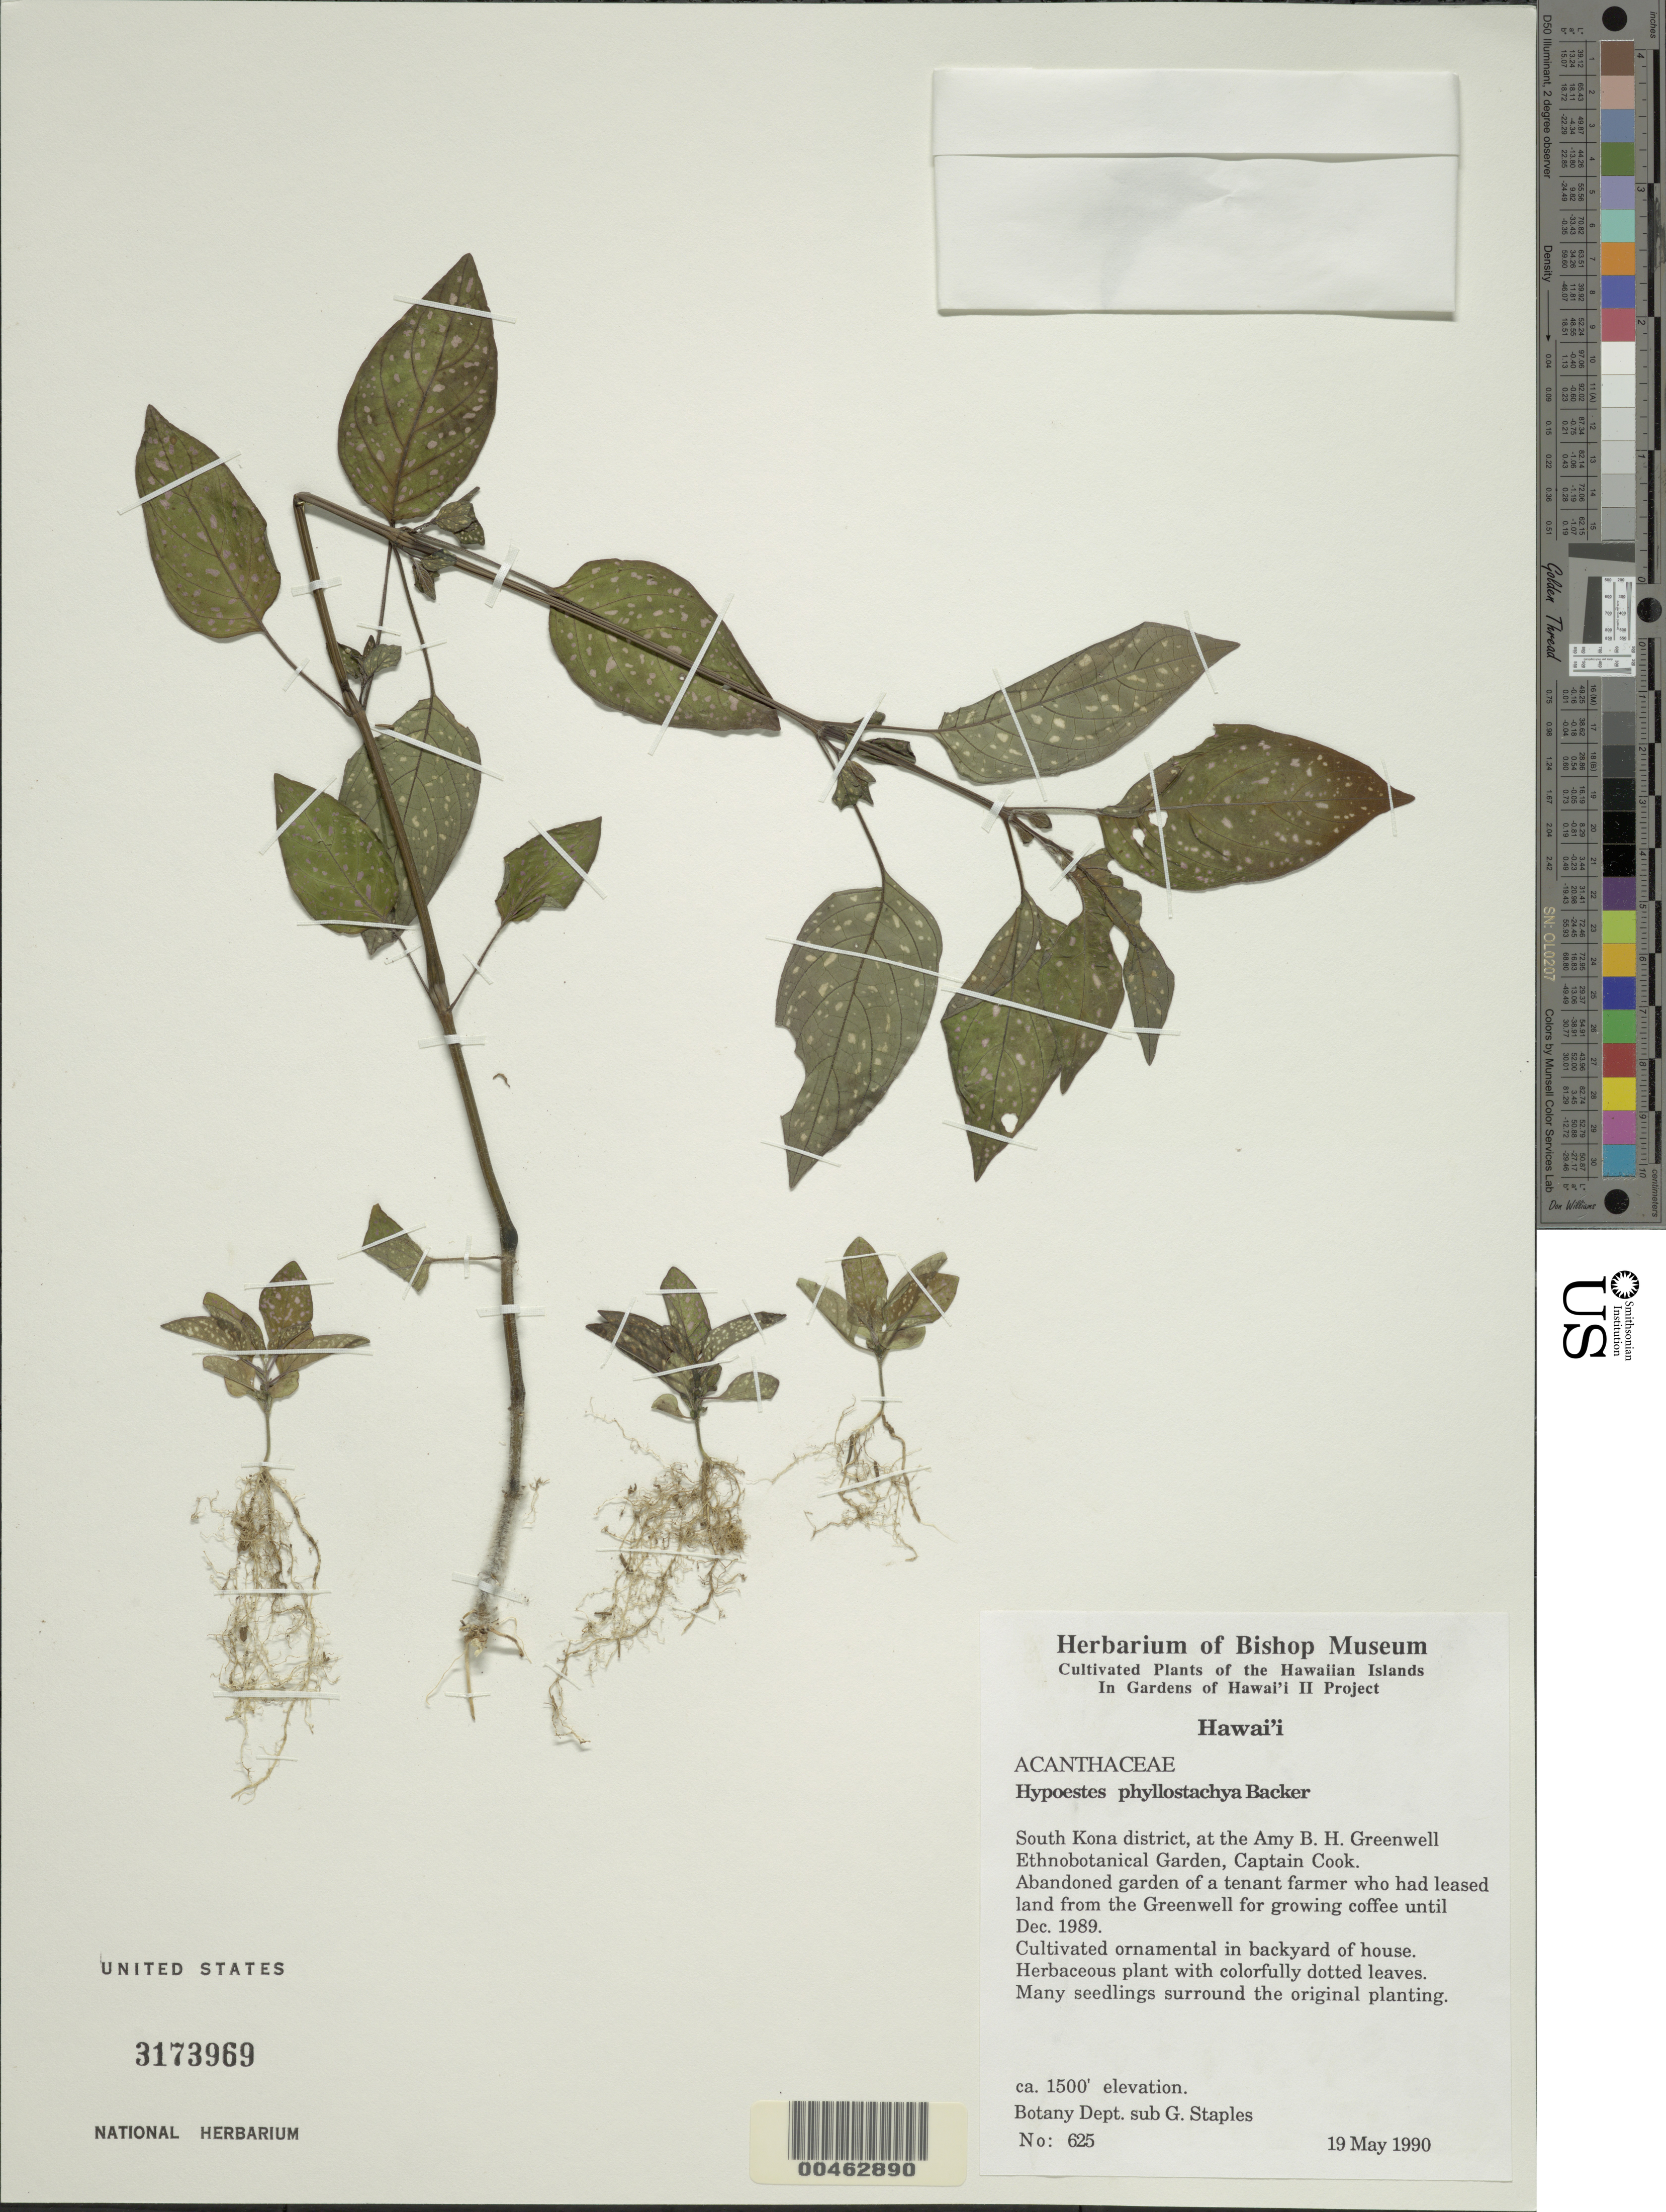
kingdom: Plantae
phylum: Tracheophyta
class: Magnoliopsida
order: Lamiales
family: Acanthaceae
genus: Hypoestes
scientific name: Hypoestes phyllostachya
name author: Baker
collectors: G. Staples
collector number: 625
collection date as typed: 19 May 1990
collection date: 1990-05-19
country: United States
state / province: Hawaii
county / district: Hawaii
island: Hawaii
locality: South Kona district, at the Amy B.H. Greenwell Ethnobotanical Garden, Captain Cook.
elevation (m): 457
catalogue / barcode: US 3173969